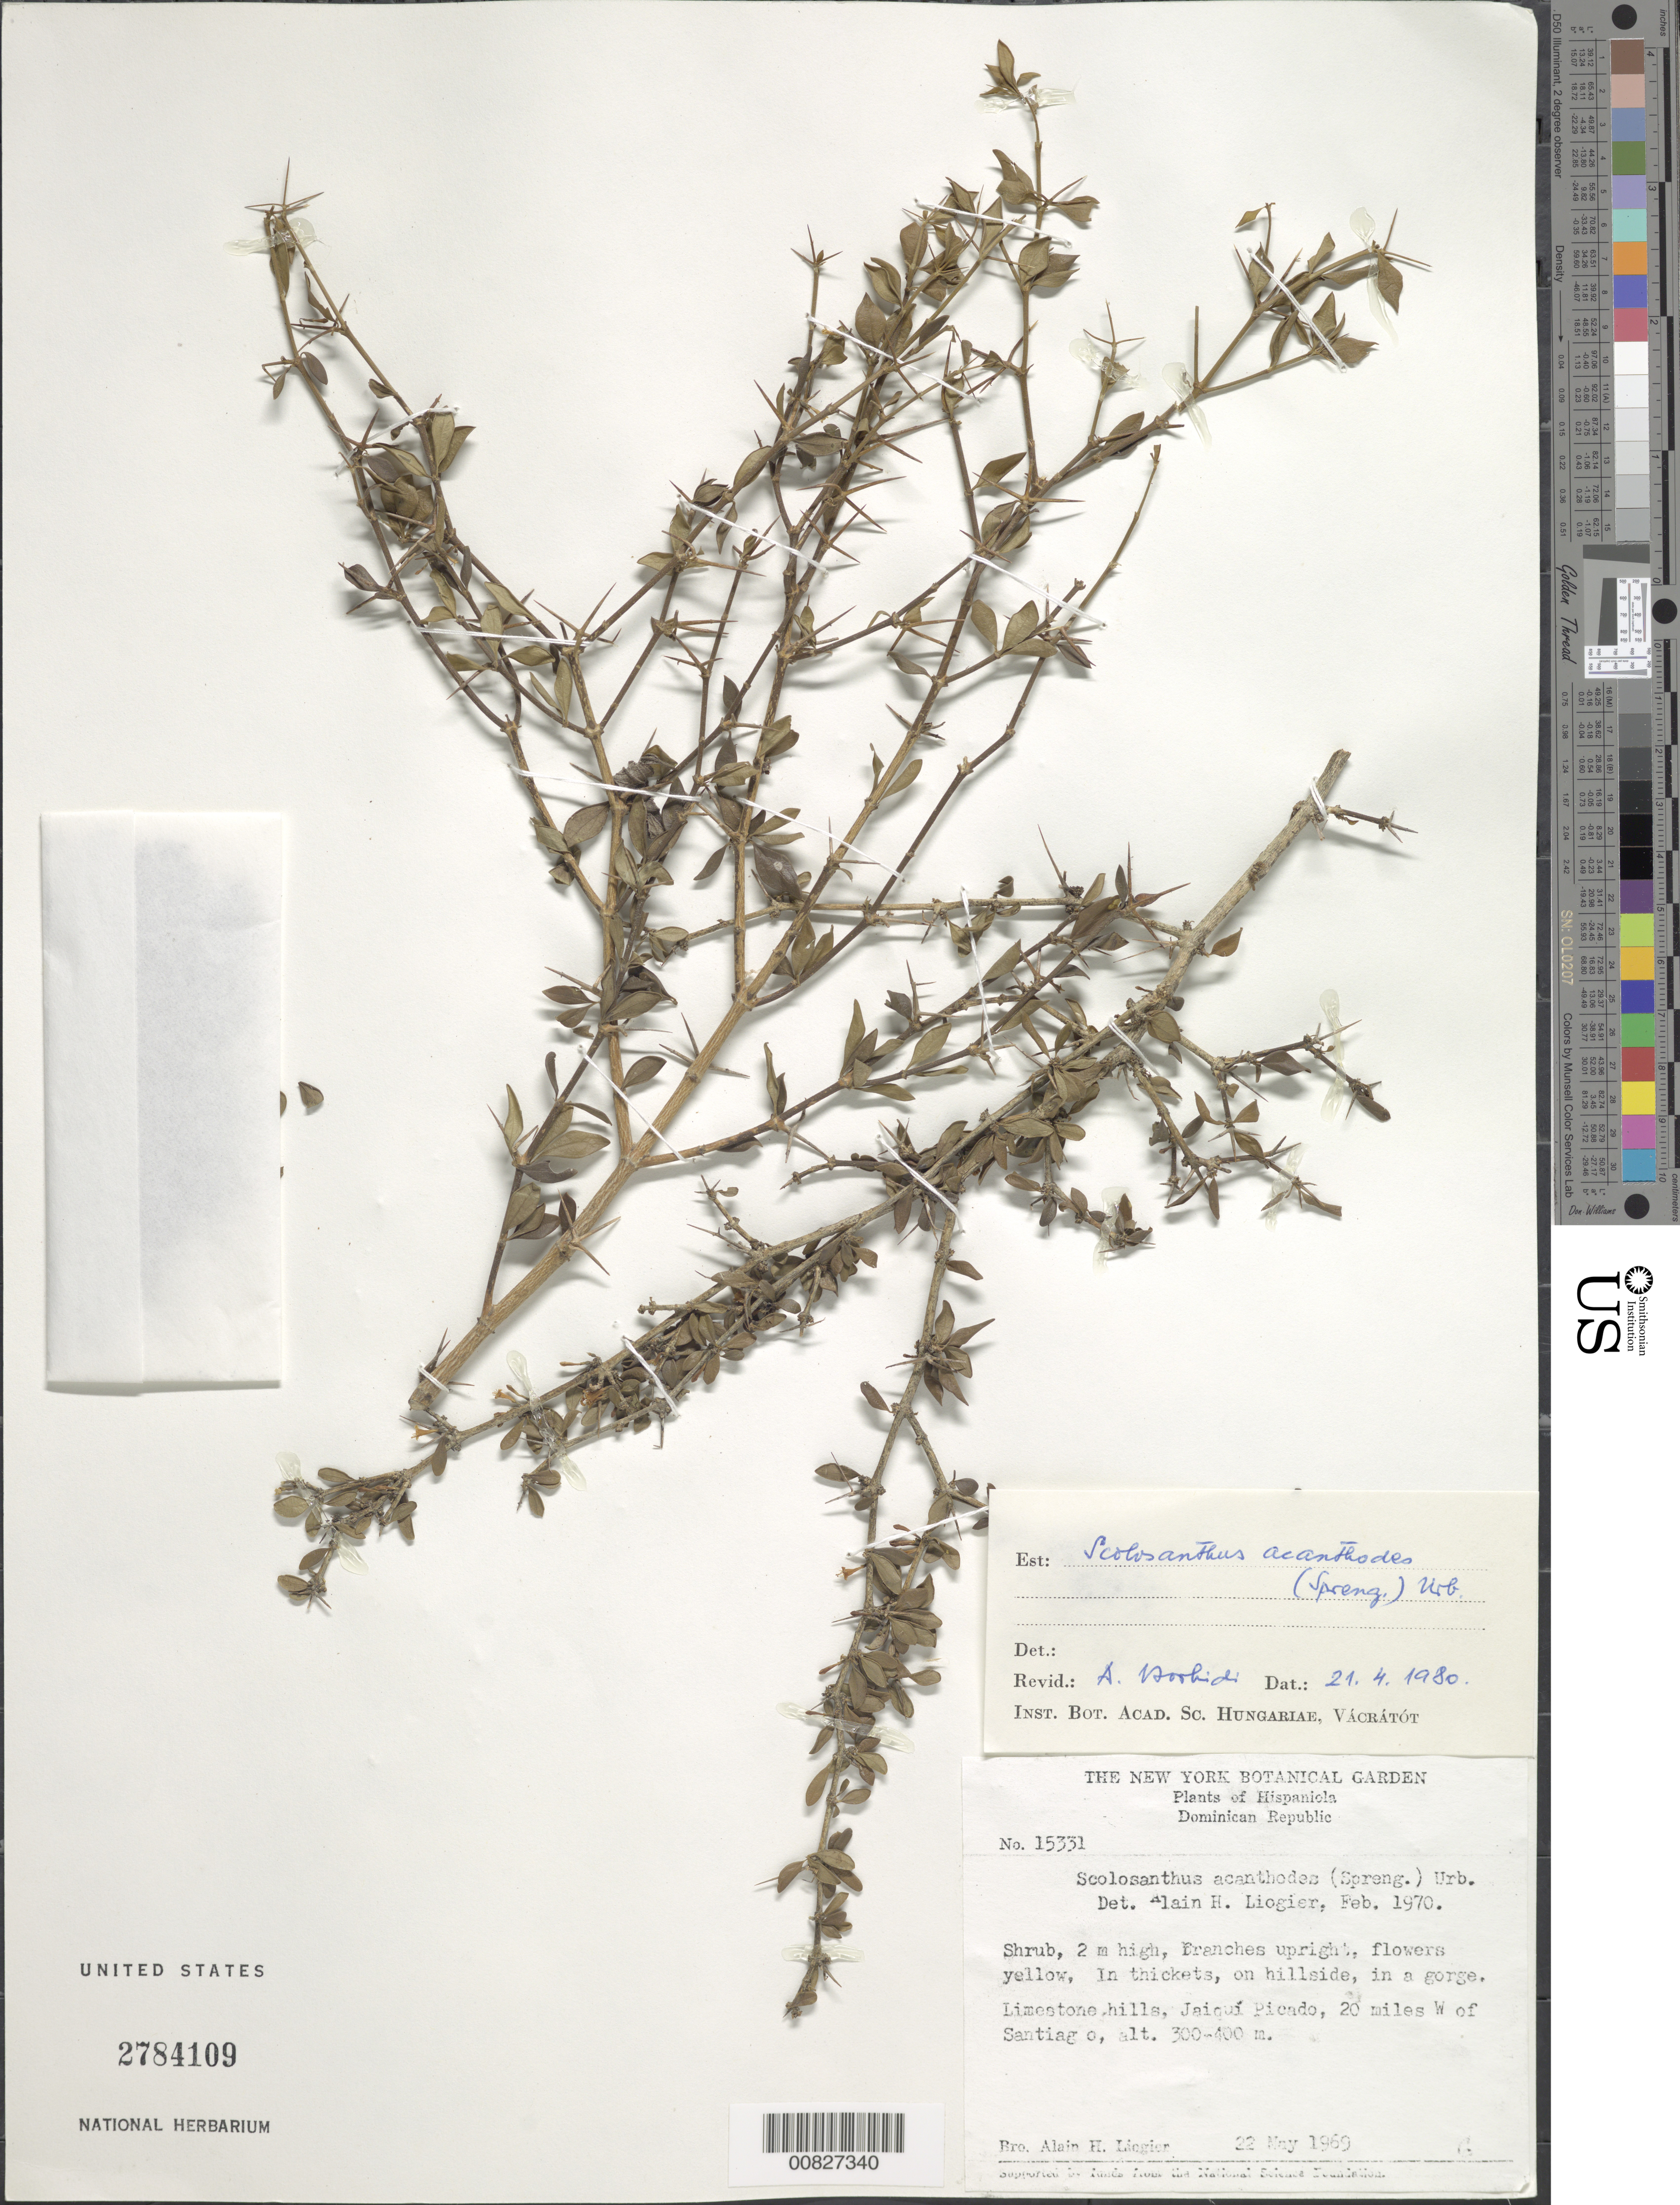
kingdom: Plantae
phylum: Tracheophyta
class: Magnoliopsida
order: Gentianales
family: Rubiaceae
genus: Scolosanthus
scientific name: Scolosanthus acanthodes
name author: (Spreng.) Urb.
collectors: A. H. Liogier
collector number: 15331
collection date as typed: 22 May 1969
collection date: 1969-05-22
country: Dominican Republic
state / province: Santiago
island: Hispaniola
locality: Jaiquí Picado, 20 miles W of Santiago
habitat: In thickets on hillside of limestone hill in a gorge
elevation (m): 300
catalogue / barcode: US 2784109